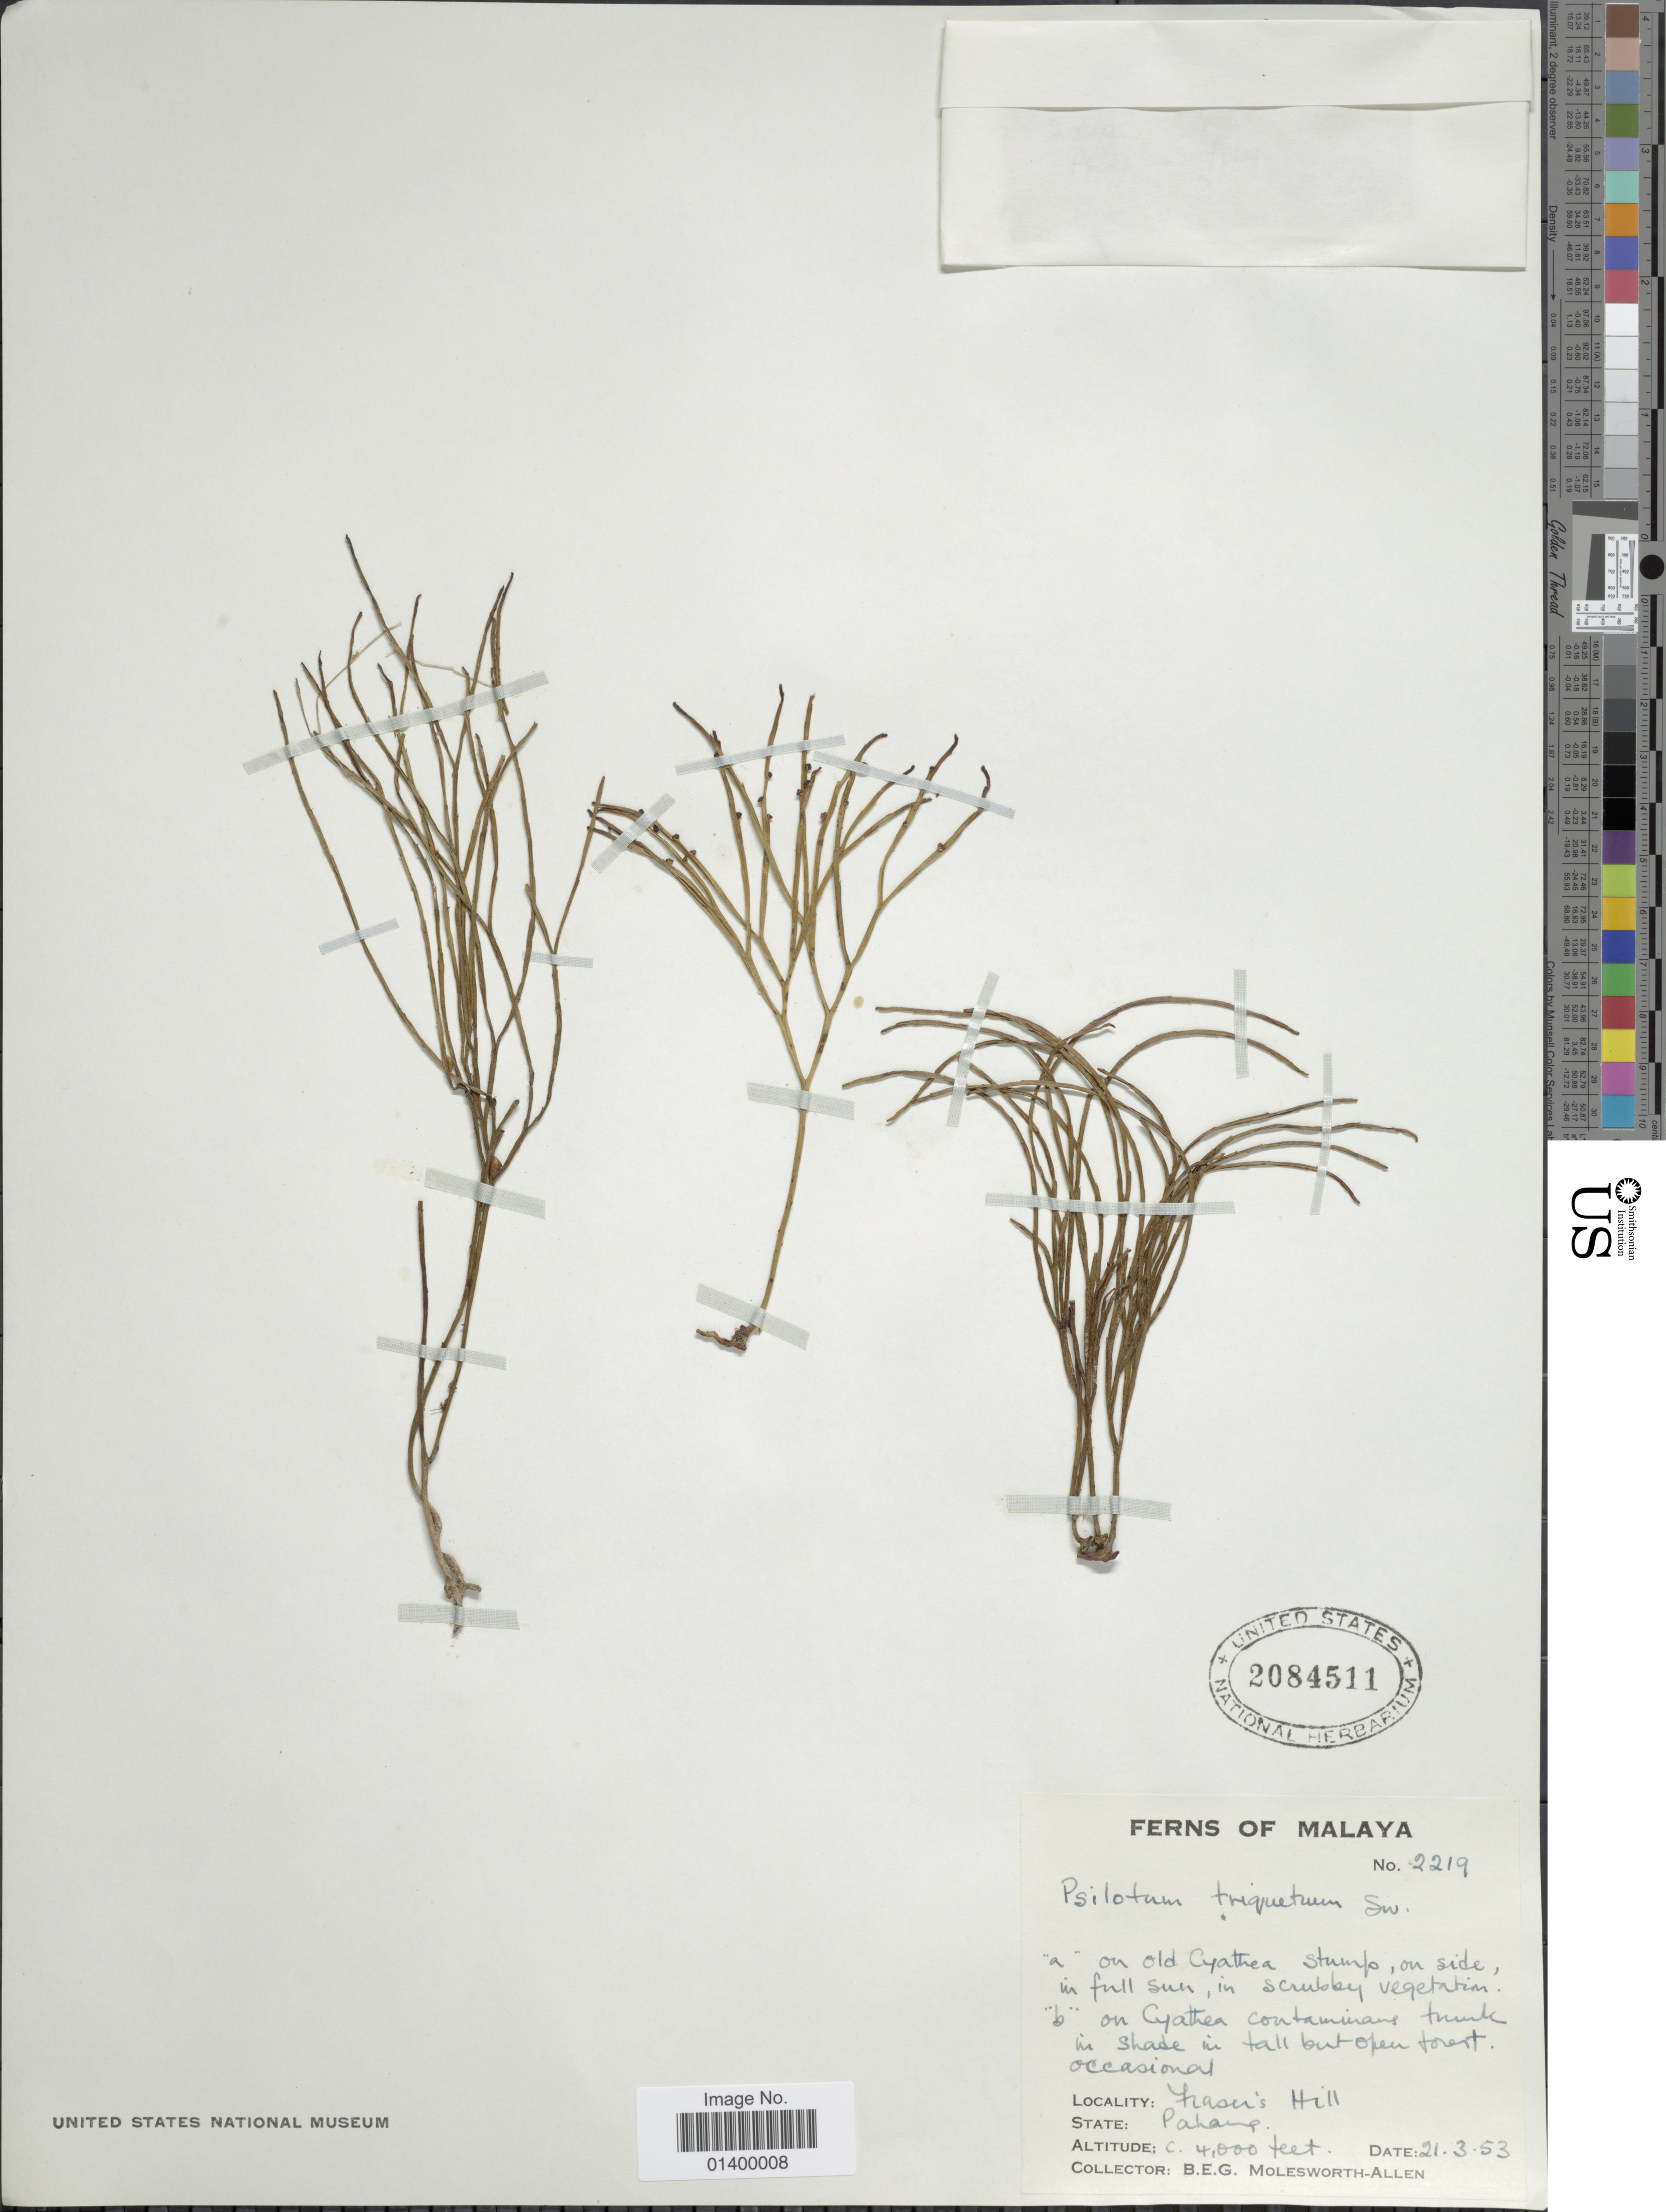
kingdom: Plantae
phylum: Tracheophyta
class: Polypodiopsida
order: Psilotales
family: Psilotaceae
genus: Psilotum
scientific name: Psilotum nudum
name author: (L.) P. Beauv.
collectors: B. E. G. Molesworth-Allen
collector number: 2219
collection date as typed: Transcribed d/m/y: 21/3/53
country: Malaysia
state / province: Pahang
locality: Malaya. Fraser's Hill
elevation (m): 1219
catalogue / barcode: US 2084511